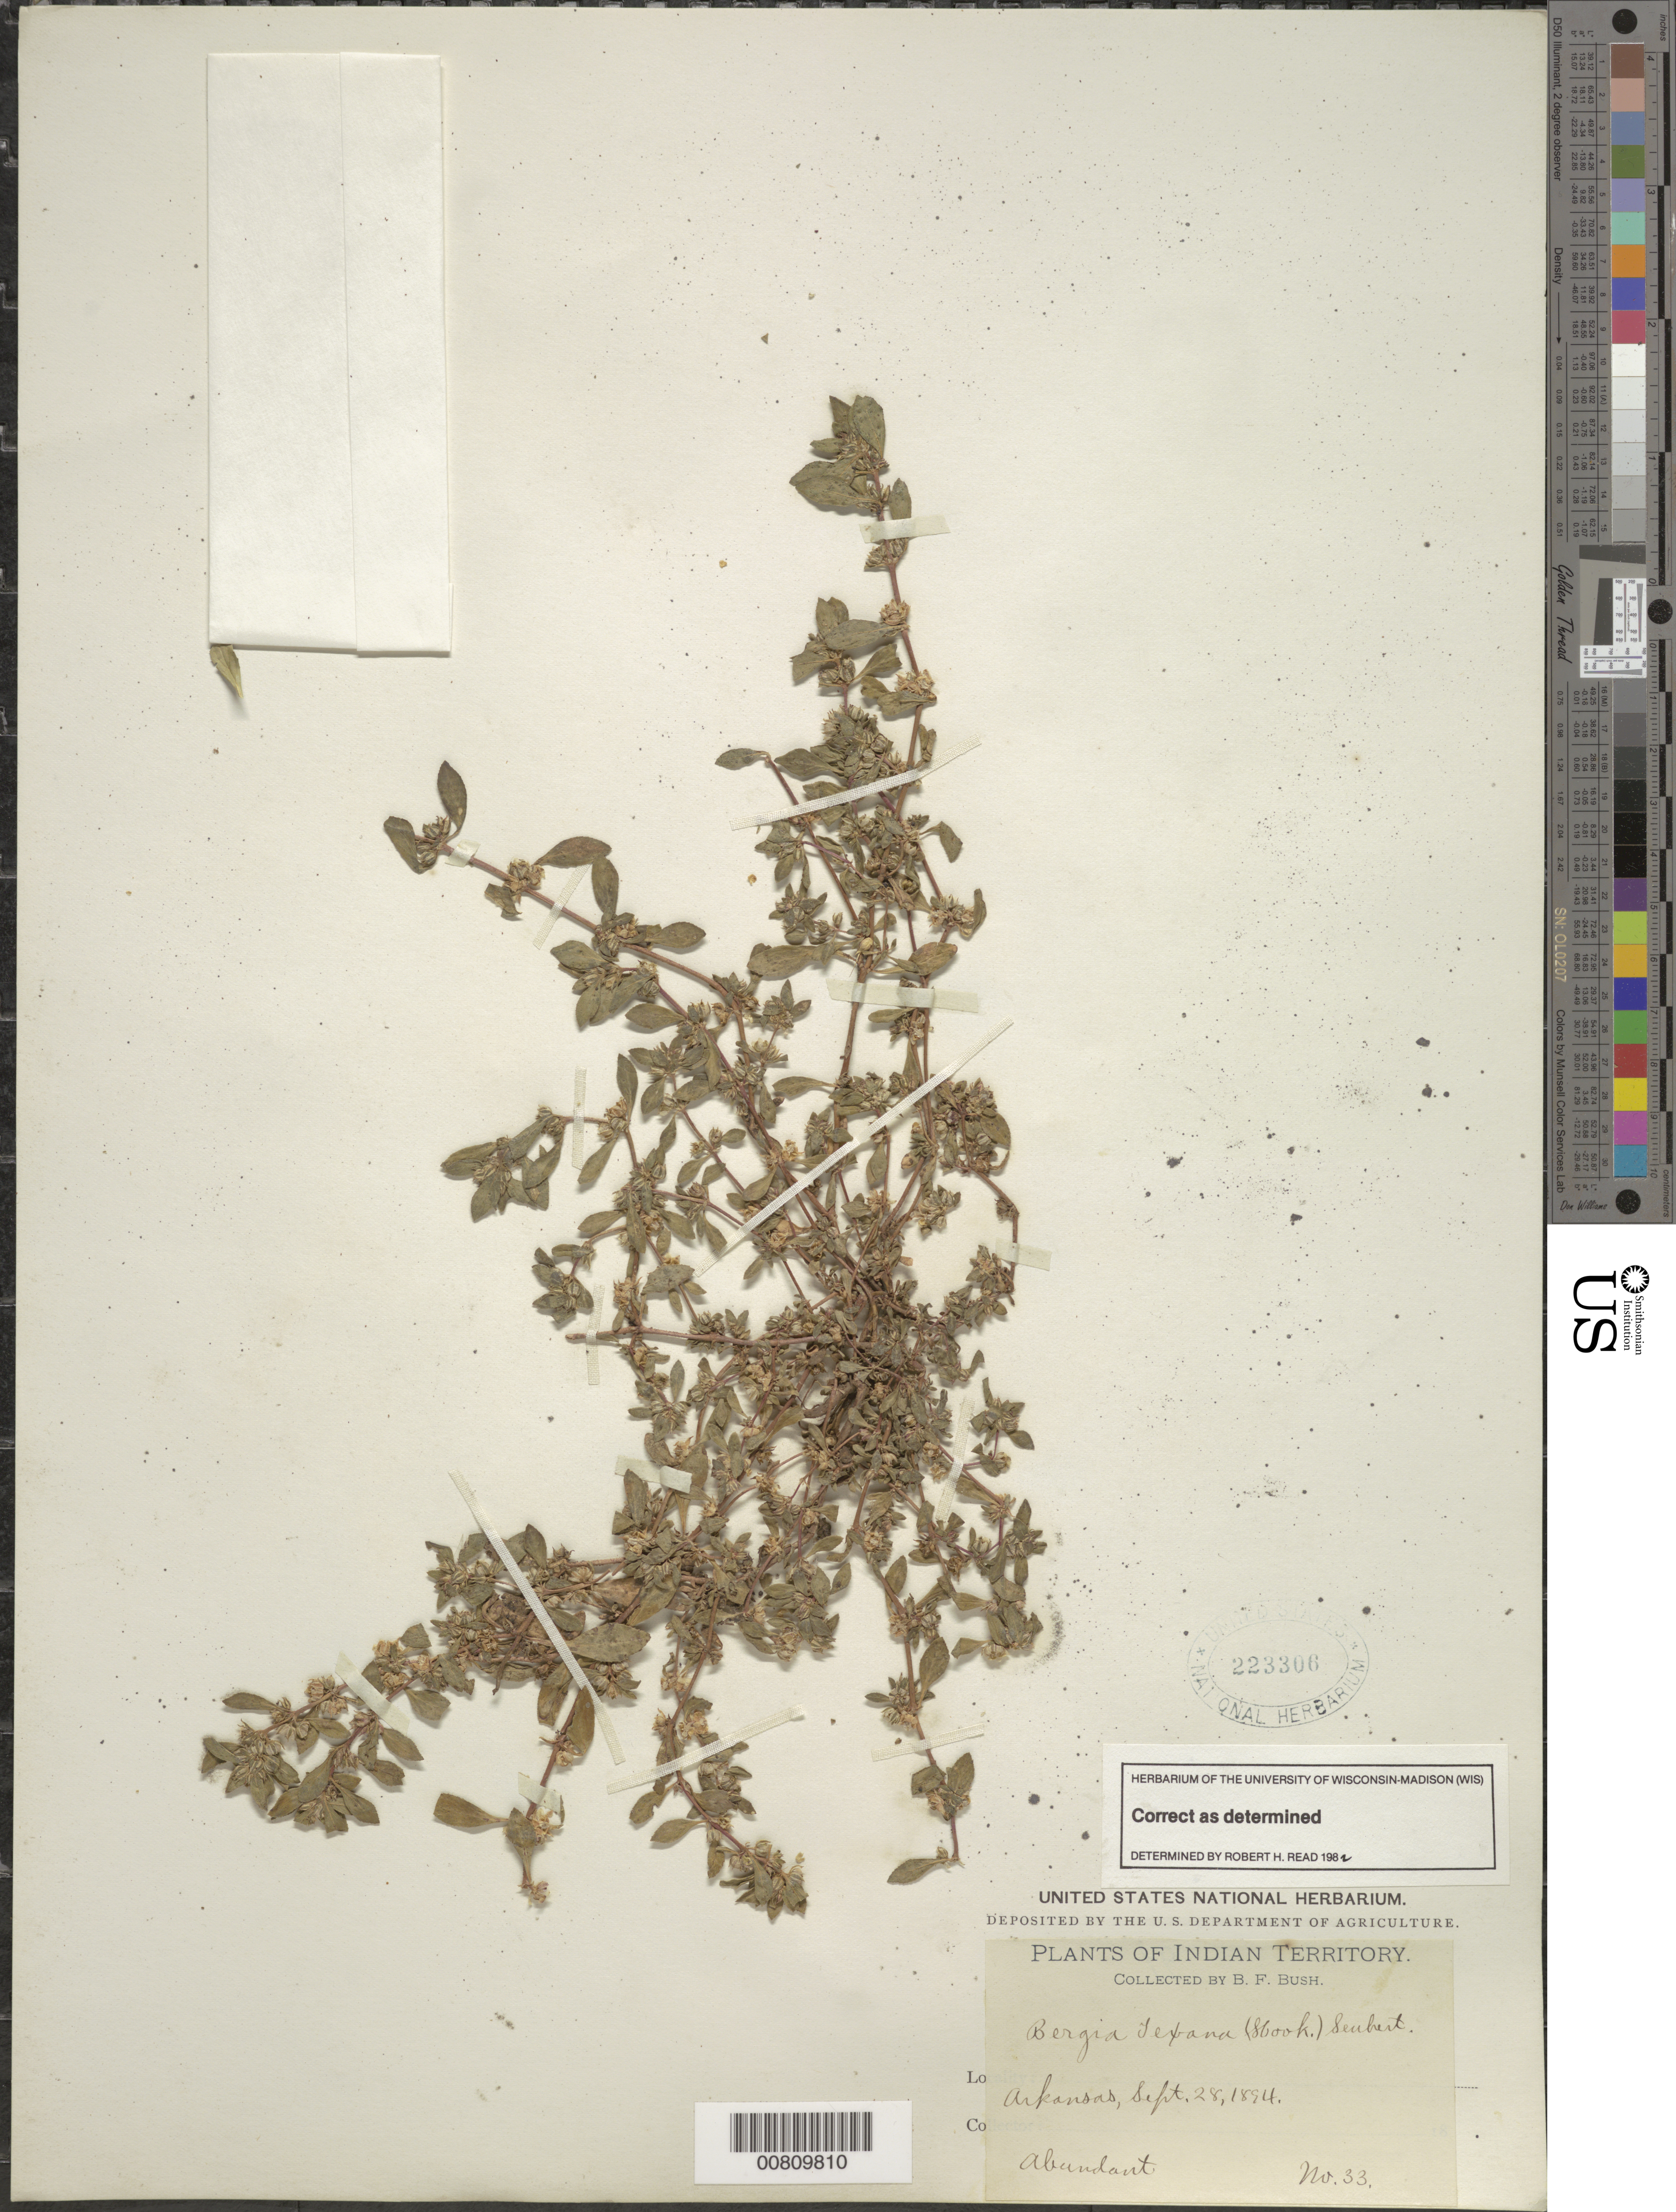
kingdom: Plantae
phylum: Tracheophyta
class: Magnoliopsida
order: Malpighiales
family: Elatinaceae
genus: Bergia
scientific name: Bergia texana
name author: (Hook.) Seub.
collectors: B. F. Bush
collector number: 33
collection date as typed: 28 Sep 1894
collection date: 1894-09-28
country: United States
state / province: Arkansas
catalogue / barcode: US 223306